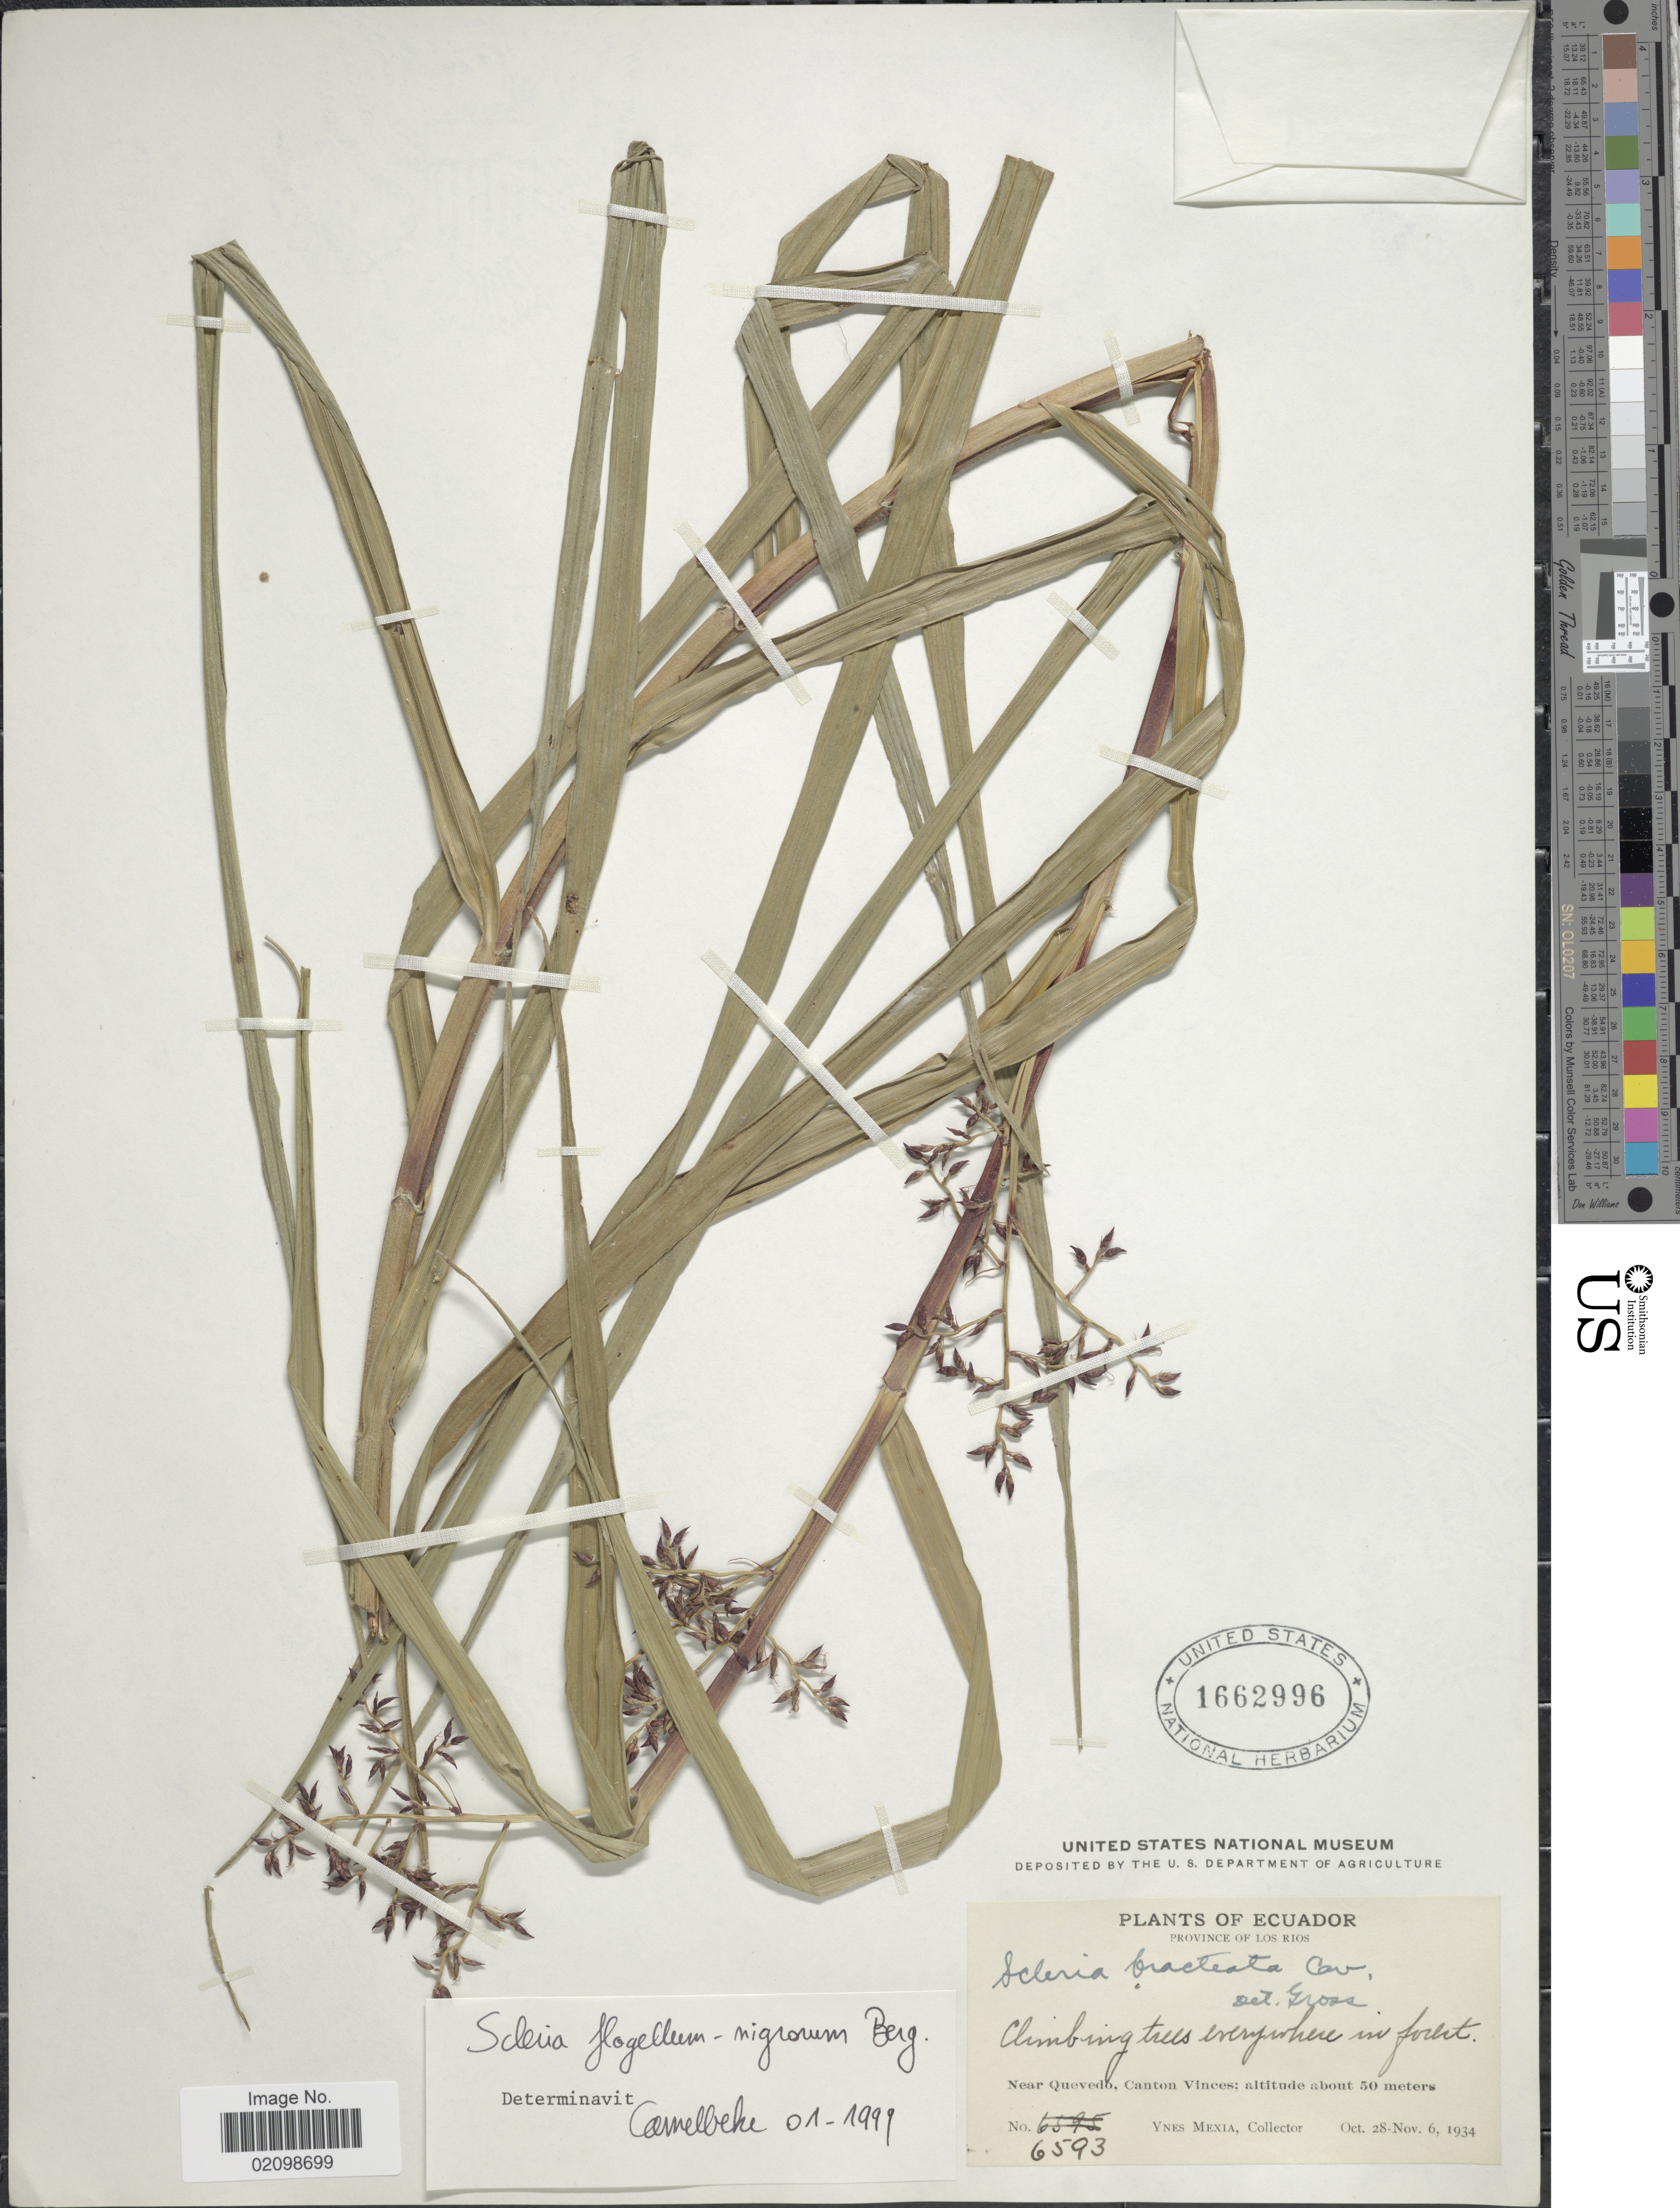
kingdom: Plantae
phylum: Tracheophyta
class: Liliopsida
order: Poales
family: Cyperaceae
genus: Scleria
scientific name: Scleria flagellum-nigrorum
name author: P.J. Bergius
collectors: Y. Mexia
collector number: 6593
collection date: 1934-10-28/1934-11-06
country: Ecuador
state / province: Los Ríos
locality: Province of Los Rios. Near Quevedo, Canton Vinces.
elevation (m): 50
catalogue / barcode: US 1662996